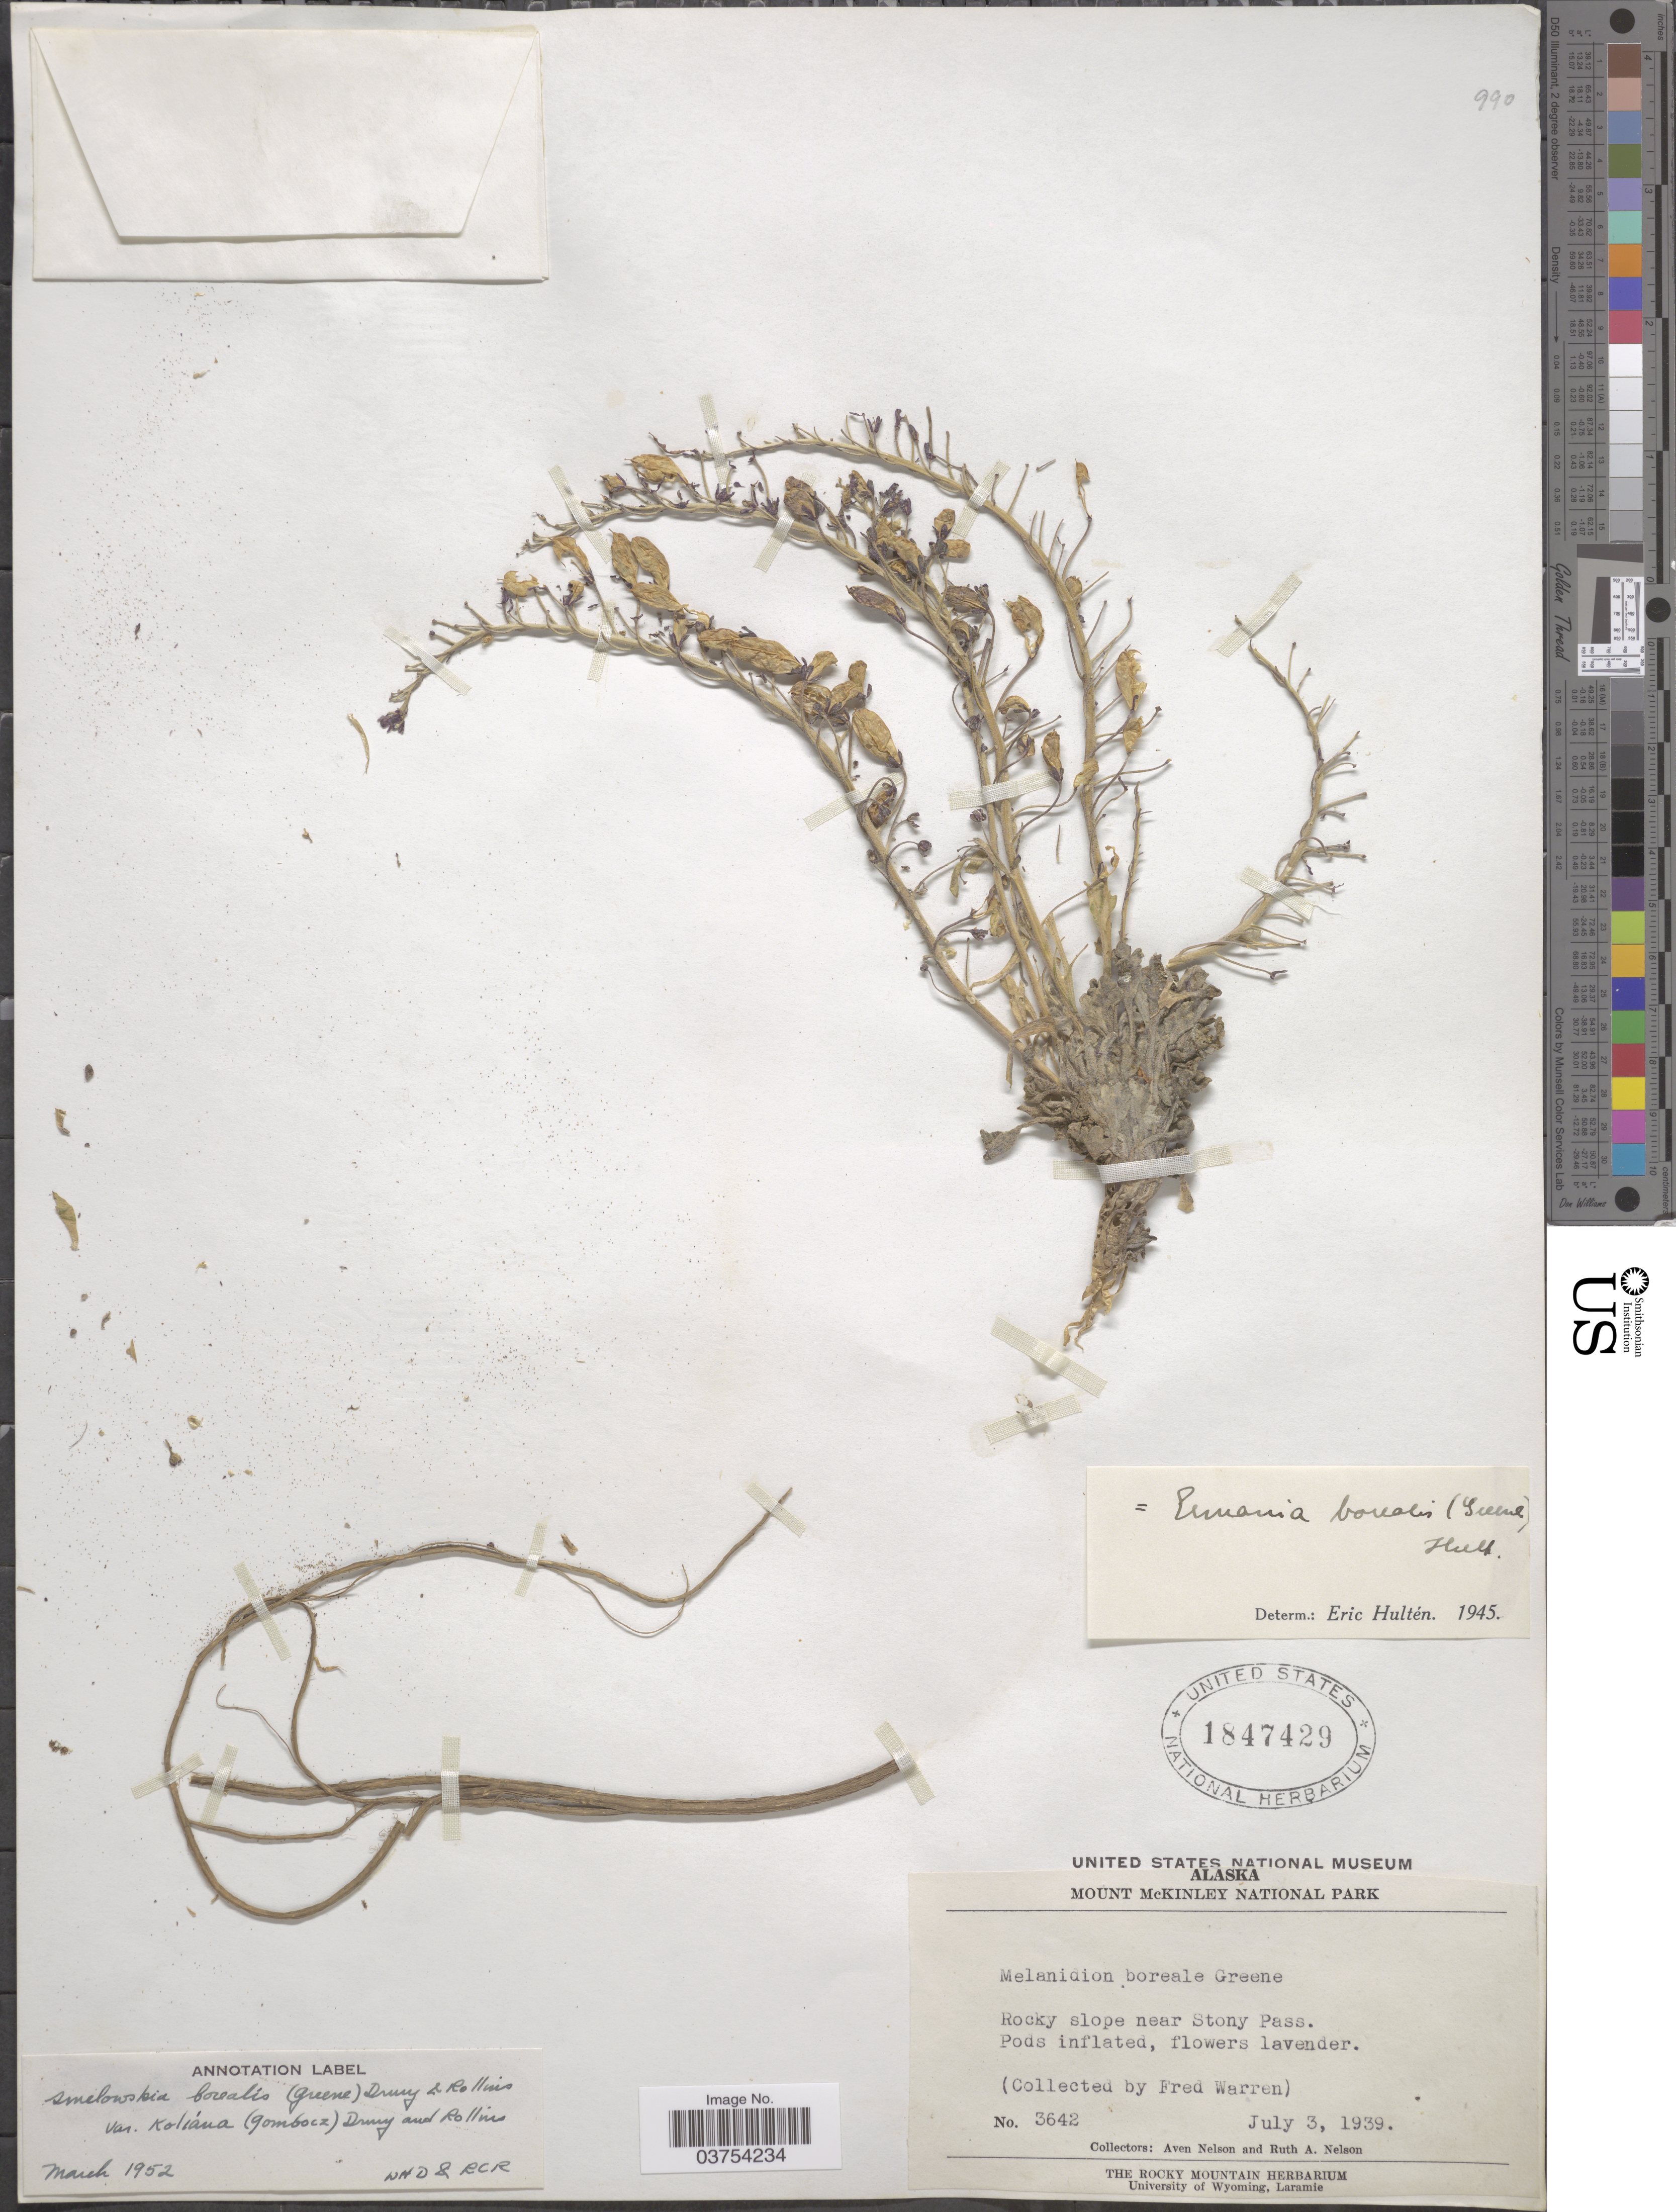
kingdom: Plantae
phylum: Tracheophyta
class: Magnoliopsida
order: Brassicales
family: Brassicaceae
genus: Smelowskia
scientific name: Smelowskia borealis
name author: (Greene) W.H.Drury & Rollins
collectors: F. Warren, A. Nelson & R. A. Nelson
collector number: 3642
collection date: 1939-07-03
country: United States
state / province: Alaska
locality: Mount McKinley National Park. Rocky slope near Stony Pass.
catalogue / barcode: US 1847429